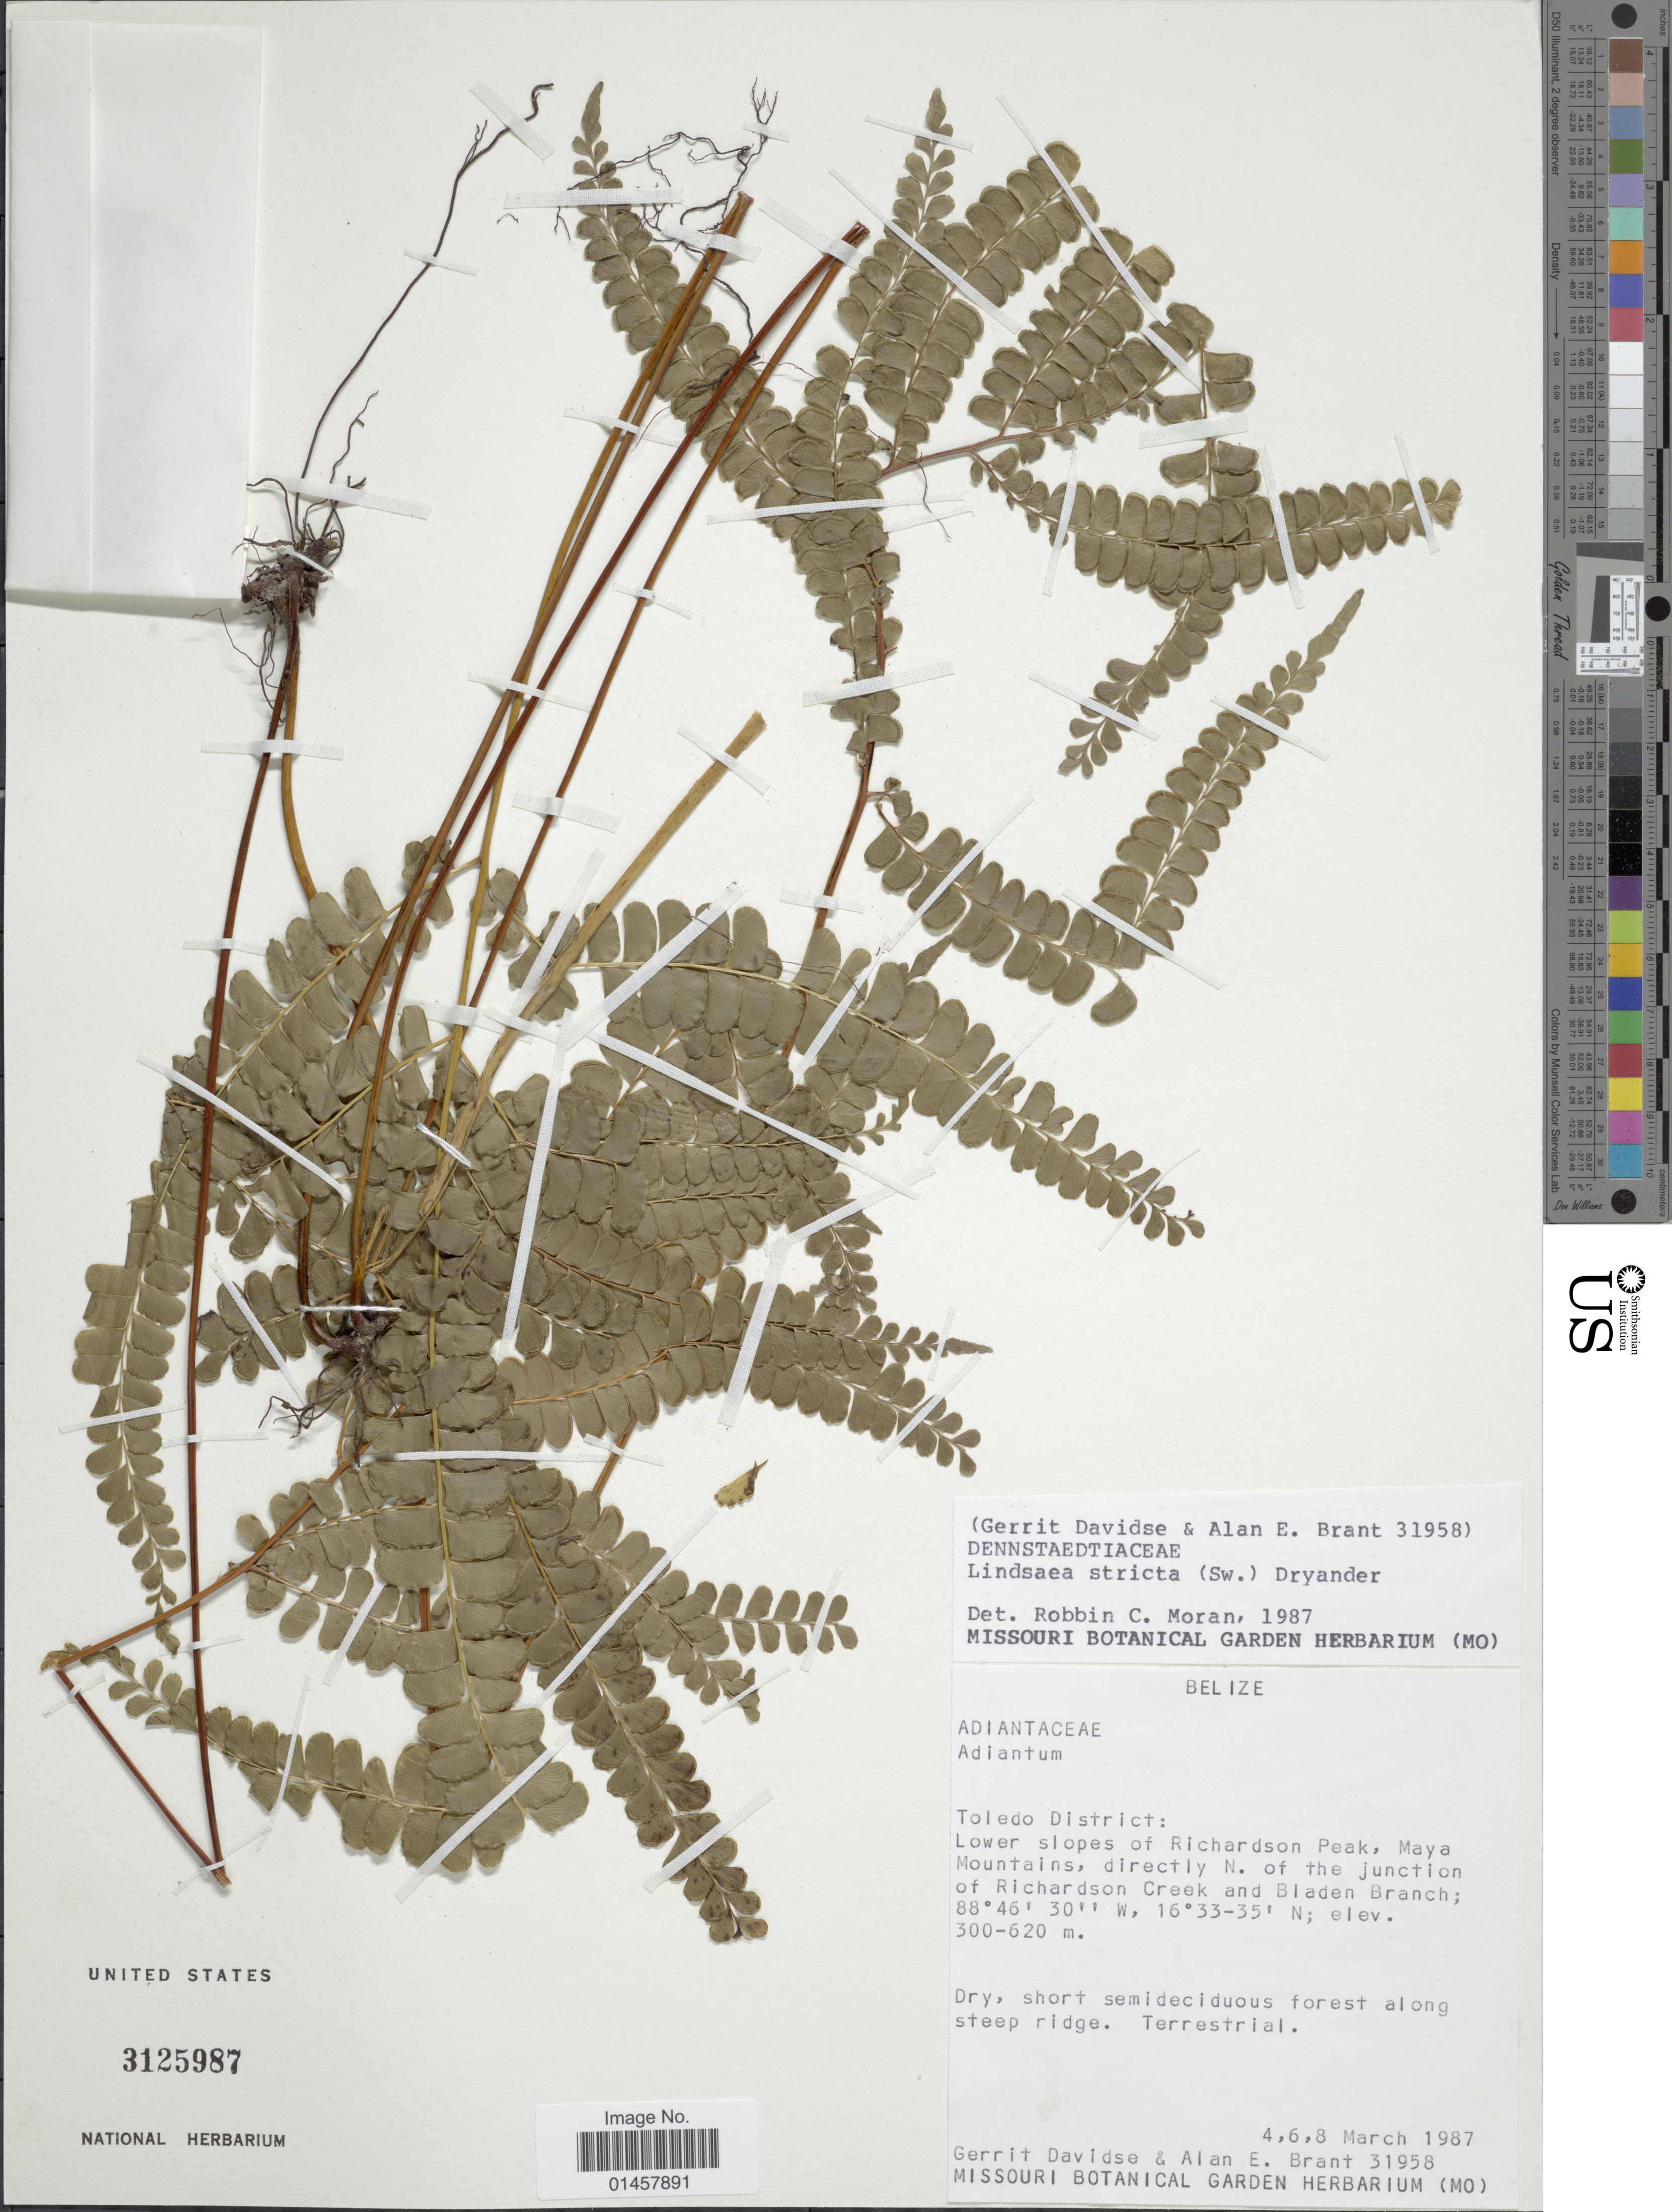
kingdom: Plantae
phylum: Tracheophyta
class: Polypodiopsida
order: Polypodiales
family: Lindsaeaceae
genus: Lindsaea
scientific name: Lindsaea stricta f. stricta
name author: (Sw.) Dryand.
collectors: G. Davidse & A. Brant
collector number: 31958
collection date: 1987-03-04/1987-03-08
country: Belize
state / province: Toledo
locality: Toledo District: Lower slopes of Richardson Peak, Maya Mountains, directly N of the junction of Richardson Creek and Bladen Branch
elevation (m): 300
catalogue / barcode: US 3125987